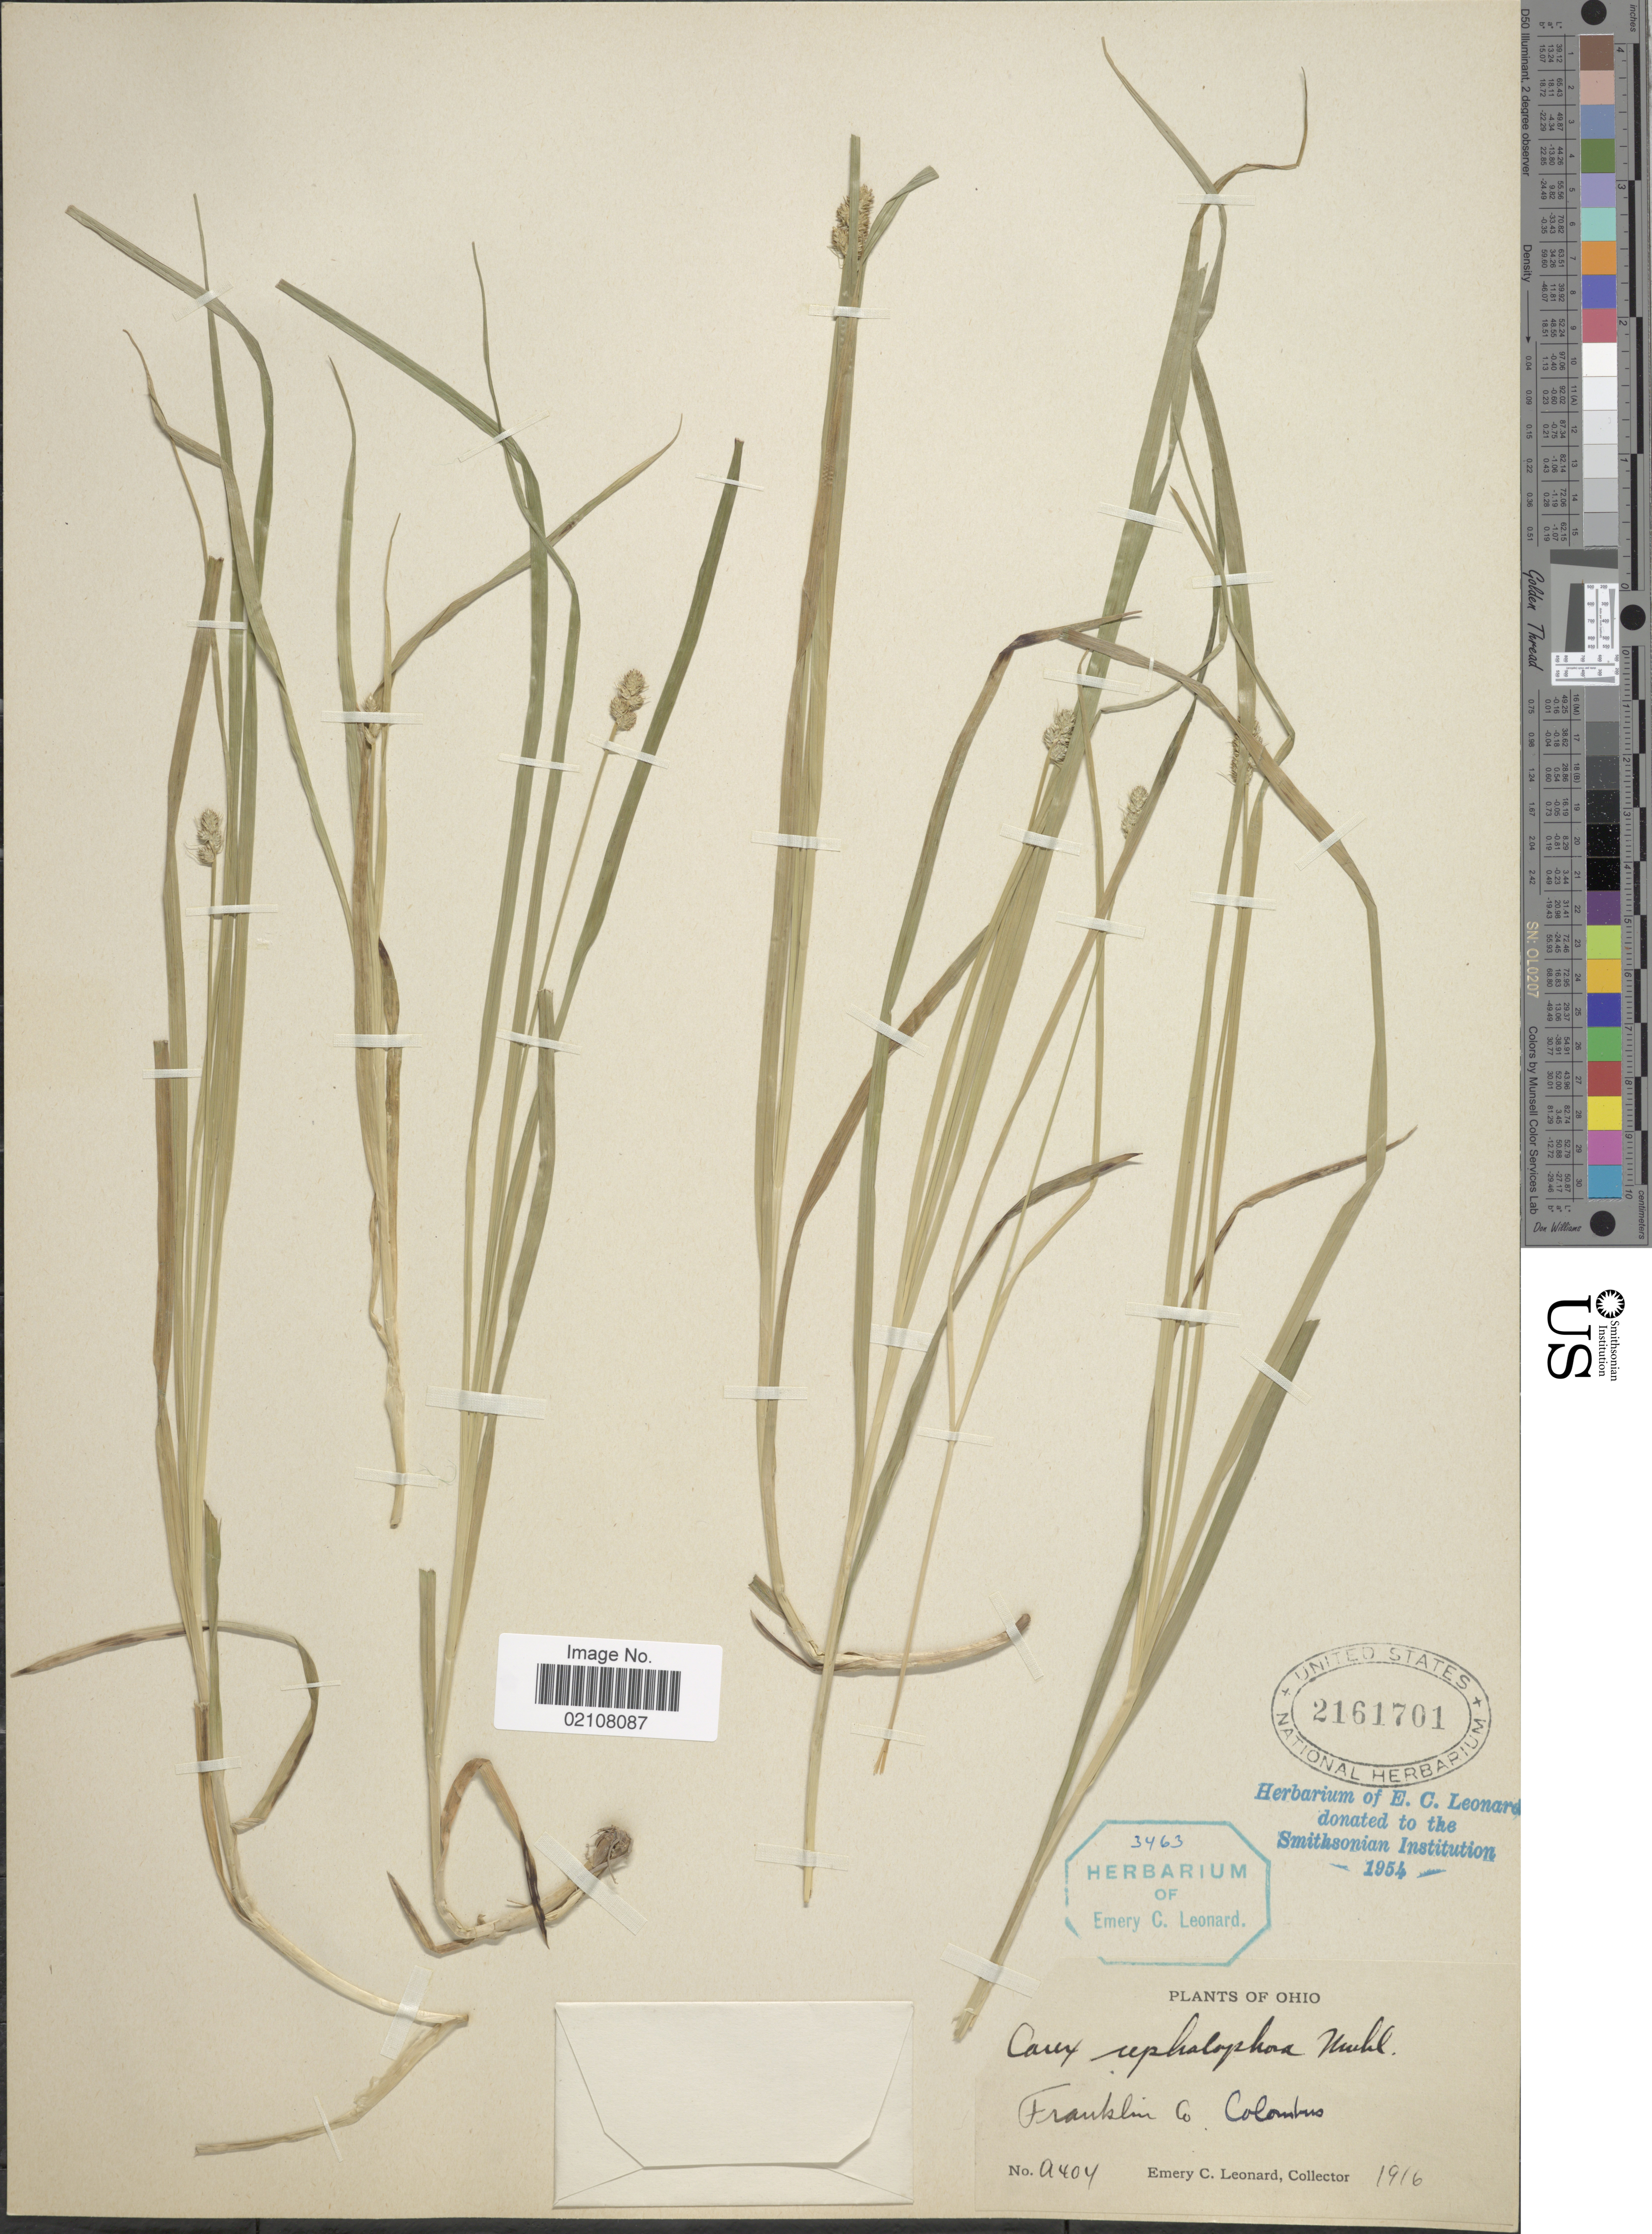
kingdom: Plantae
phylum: Tracheophyta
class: Liliopsida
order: Poales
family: Cyperaceae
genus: Carex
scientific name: Carex cephalophora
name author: Muhl. ex Willd.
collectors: E. C. Leonard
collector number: A404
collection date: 1916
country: United States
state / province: Ohio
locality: Franklin Co., Colombus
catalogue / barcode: US 2161701